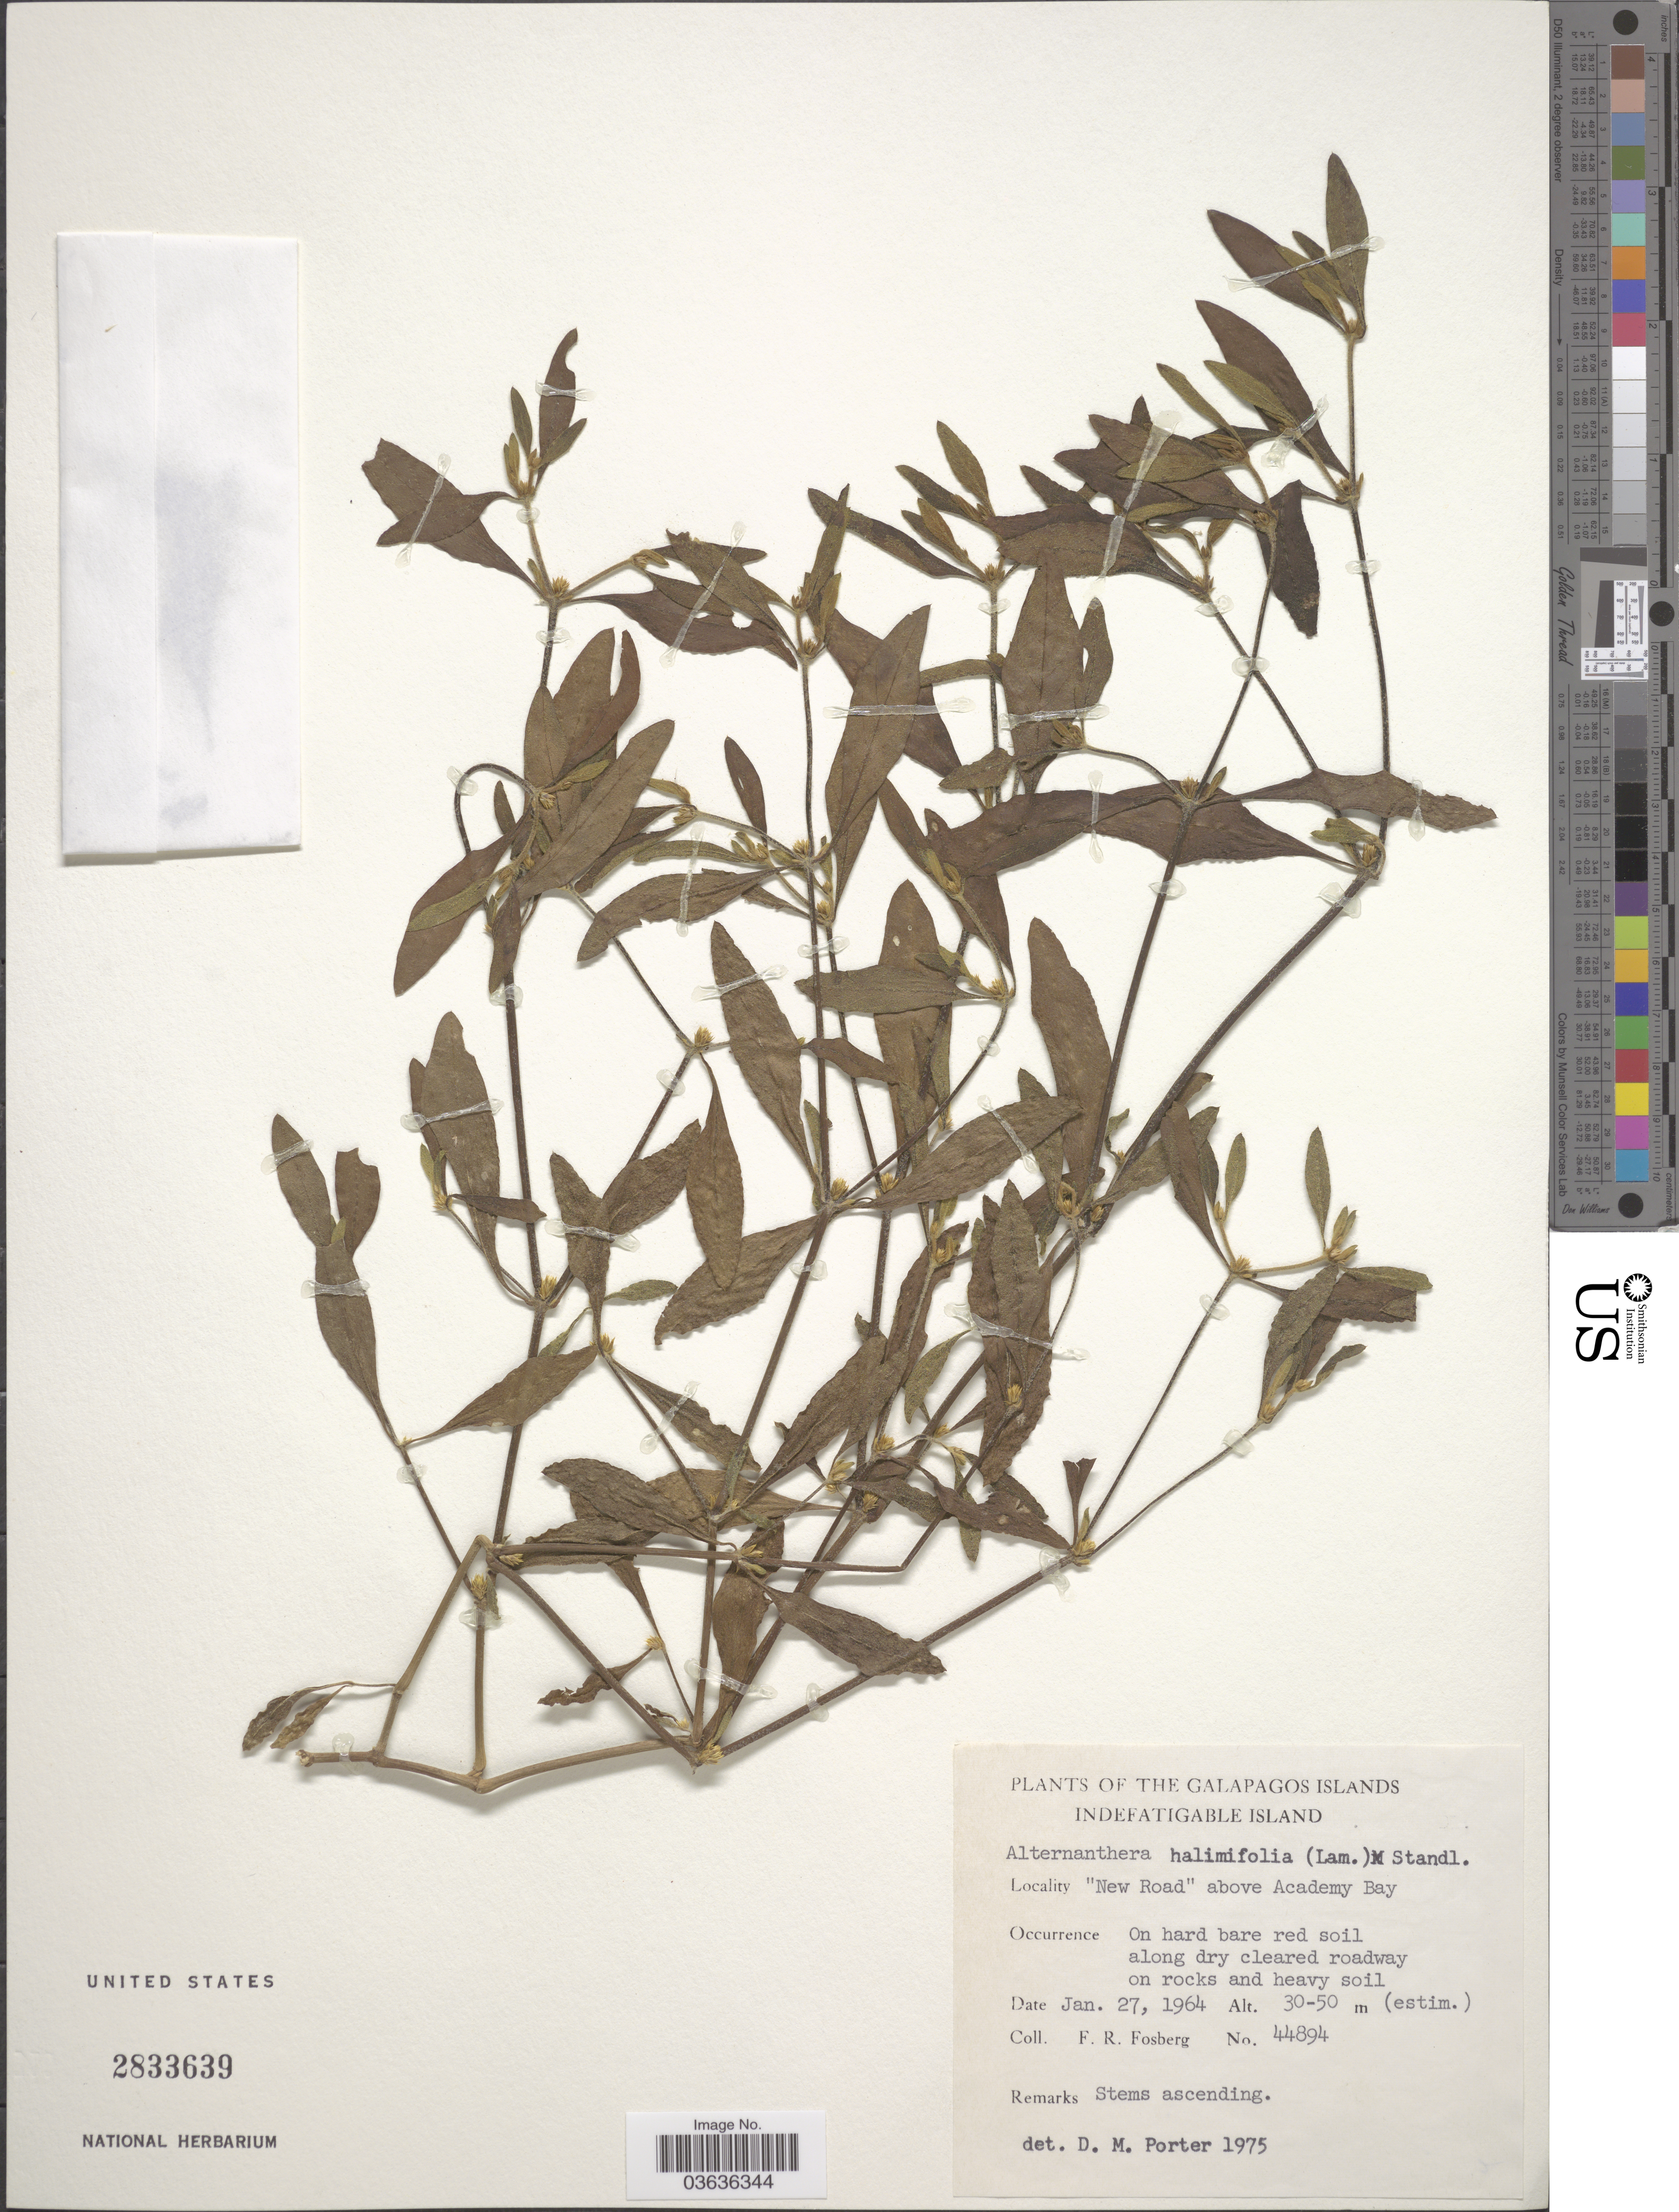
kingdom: Plantae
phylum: Tracheophyta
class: Magnoliopsida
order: Caryophyllales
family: Amaranthaceae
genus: Alternanthera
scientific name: Alternanthera halimifolia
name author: (Lam.) Standl. ex Pittier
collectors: F. R. Fosberg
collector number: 44894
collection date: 1964-01-27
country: Ecuador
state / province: Colón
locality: The Galapagos Islands. Indefatigable Island. "New Road" above Academy Bay.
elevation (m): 30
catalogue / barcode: US 2833639